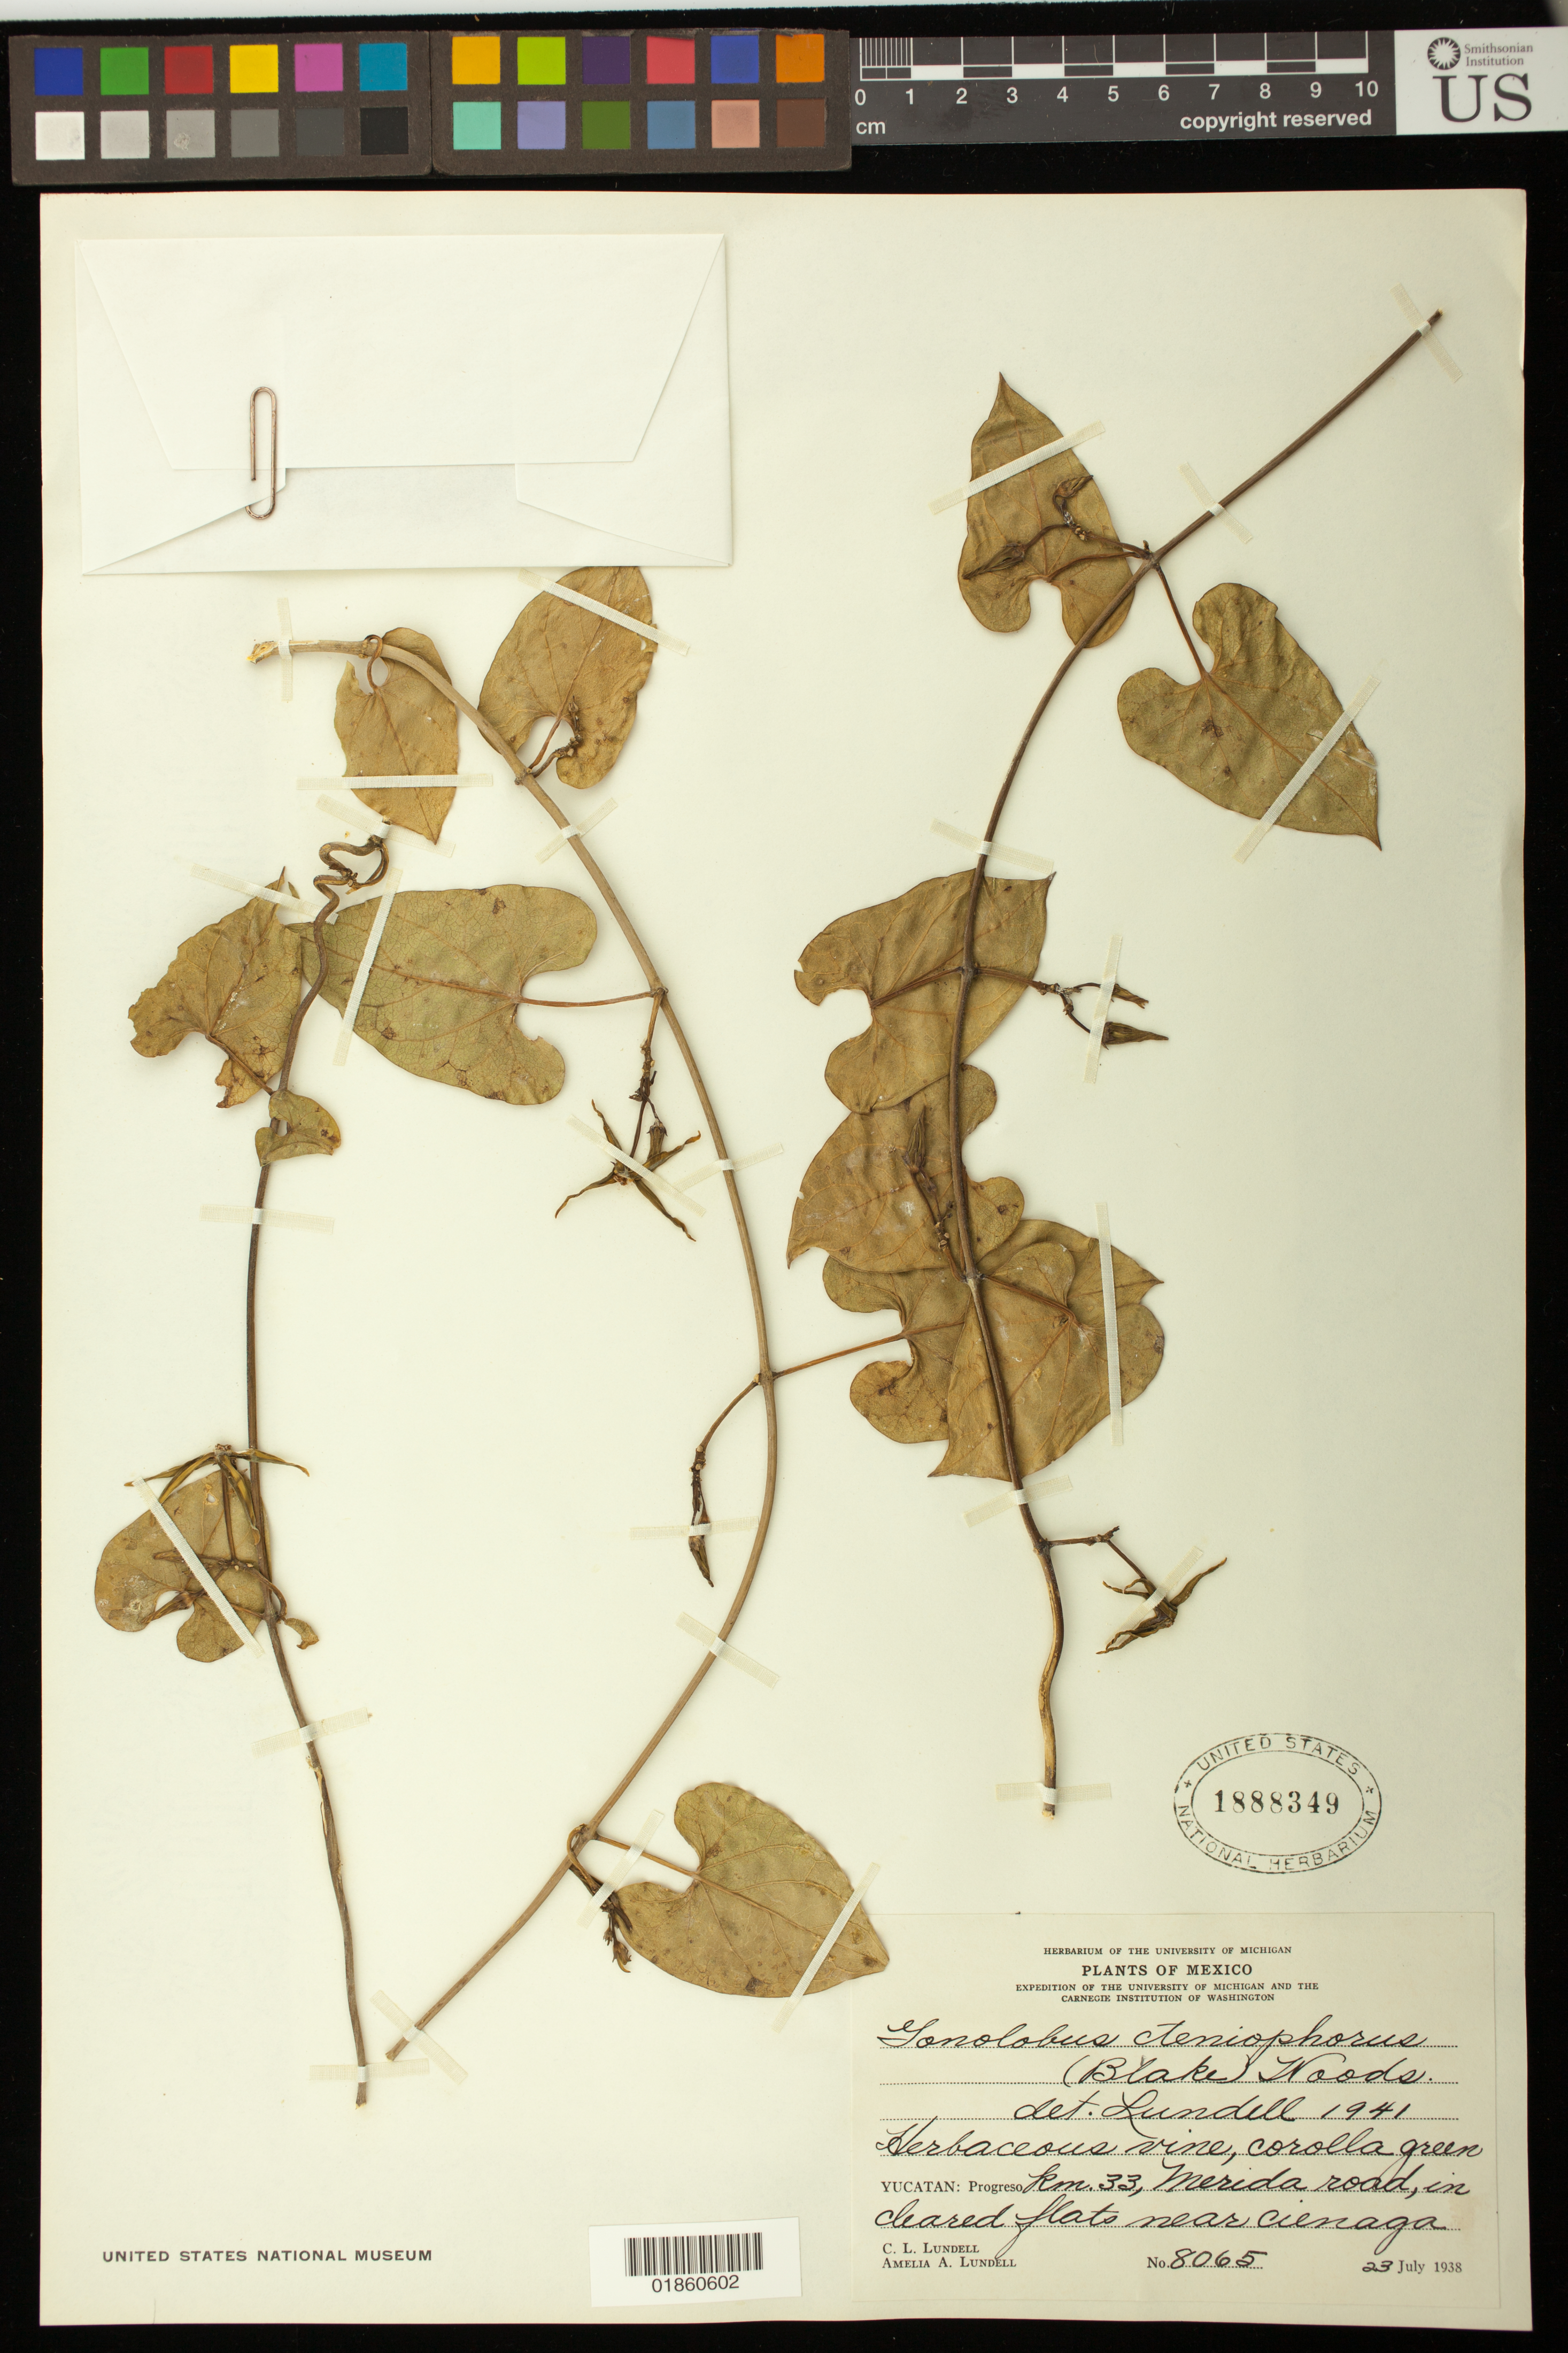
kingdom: Plantae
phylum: Tracheophyta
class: Magnoliopsida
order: Gentianales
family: Apocynaceae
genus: Gonolobus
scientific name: Gonolobus cteniophorus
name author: (S.F. Blake) Woodson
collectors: C. L. Lundell & A. A. Lundell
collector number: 8065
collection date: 1938-07-23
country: Mexico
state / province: Yucatán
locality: Progreso, km.33, Merida road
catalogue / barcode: US 1888349